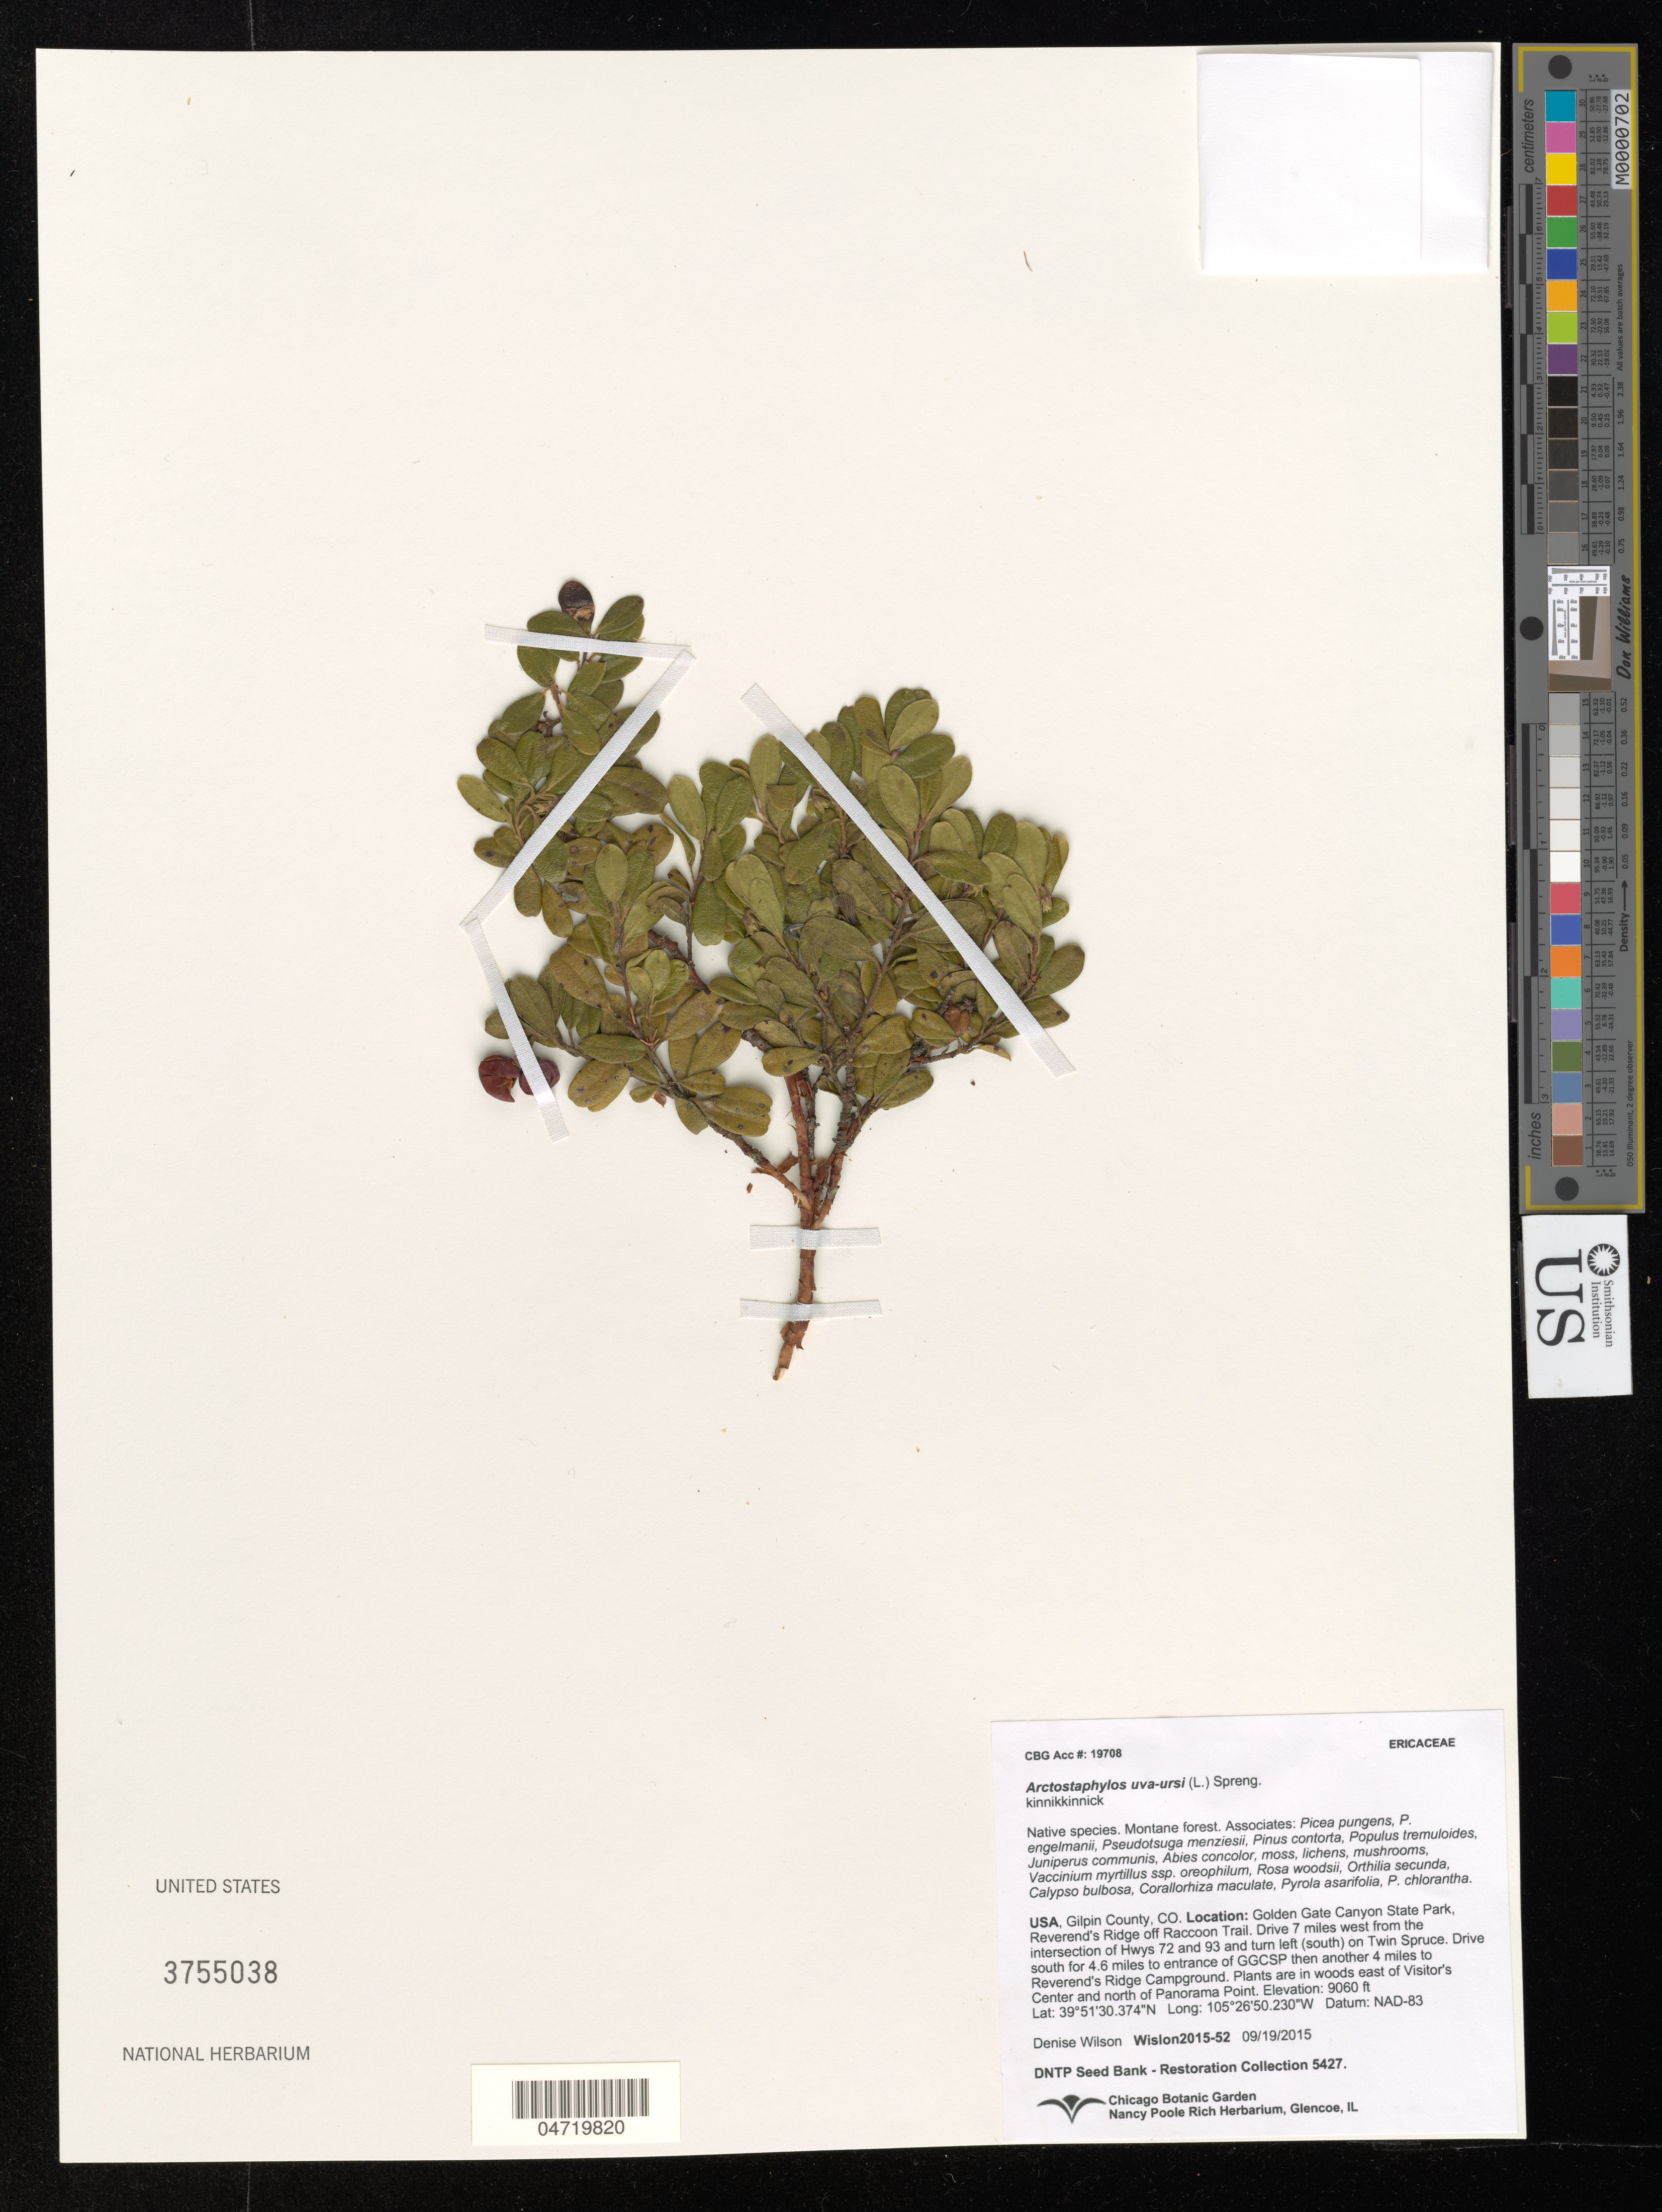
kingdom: Plantae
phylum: Tracheophyta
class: Magnoliopsida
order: Ericales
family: Ericaceae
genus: Arctostaphylos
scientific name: Arctostaphylos uva-ursi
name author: (L.) Spreng.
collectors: D. Wilson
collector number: Wilson 2015-52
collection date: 2015-09-13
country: United States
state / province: Colorado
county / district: Gilpin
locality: Golden Gate Canyon State Park, Along north side of Dude's Fishing Hole.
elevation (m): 2699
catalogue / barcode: US 3755038